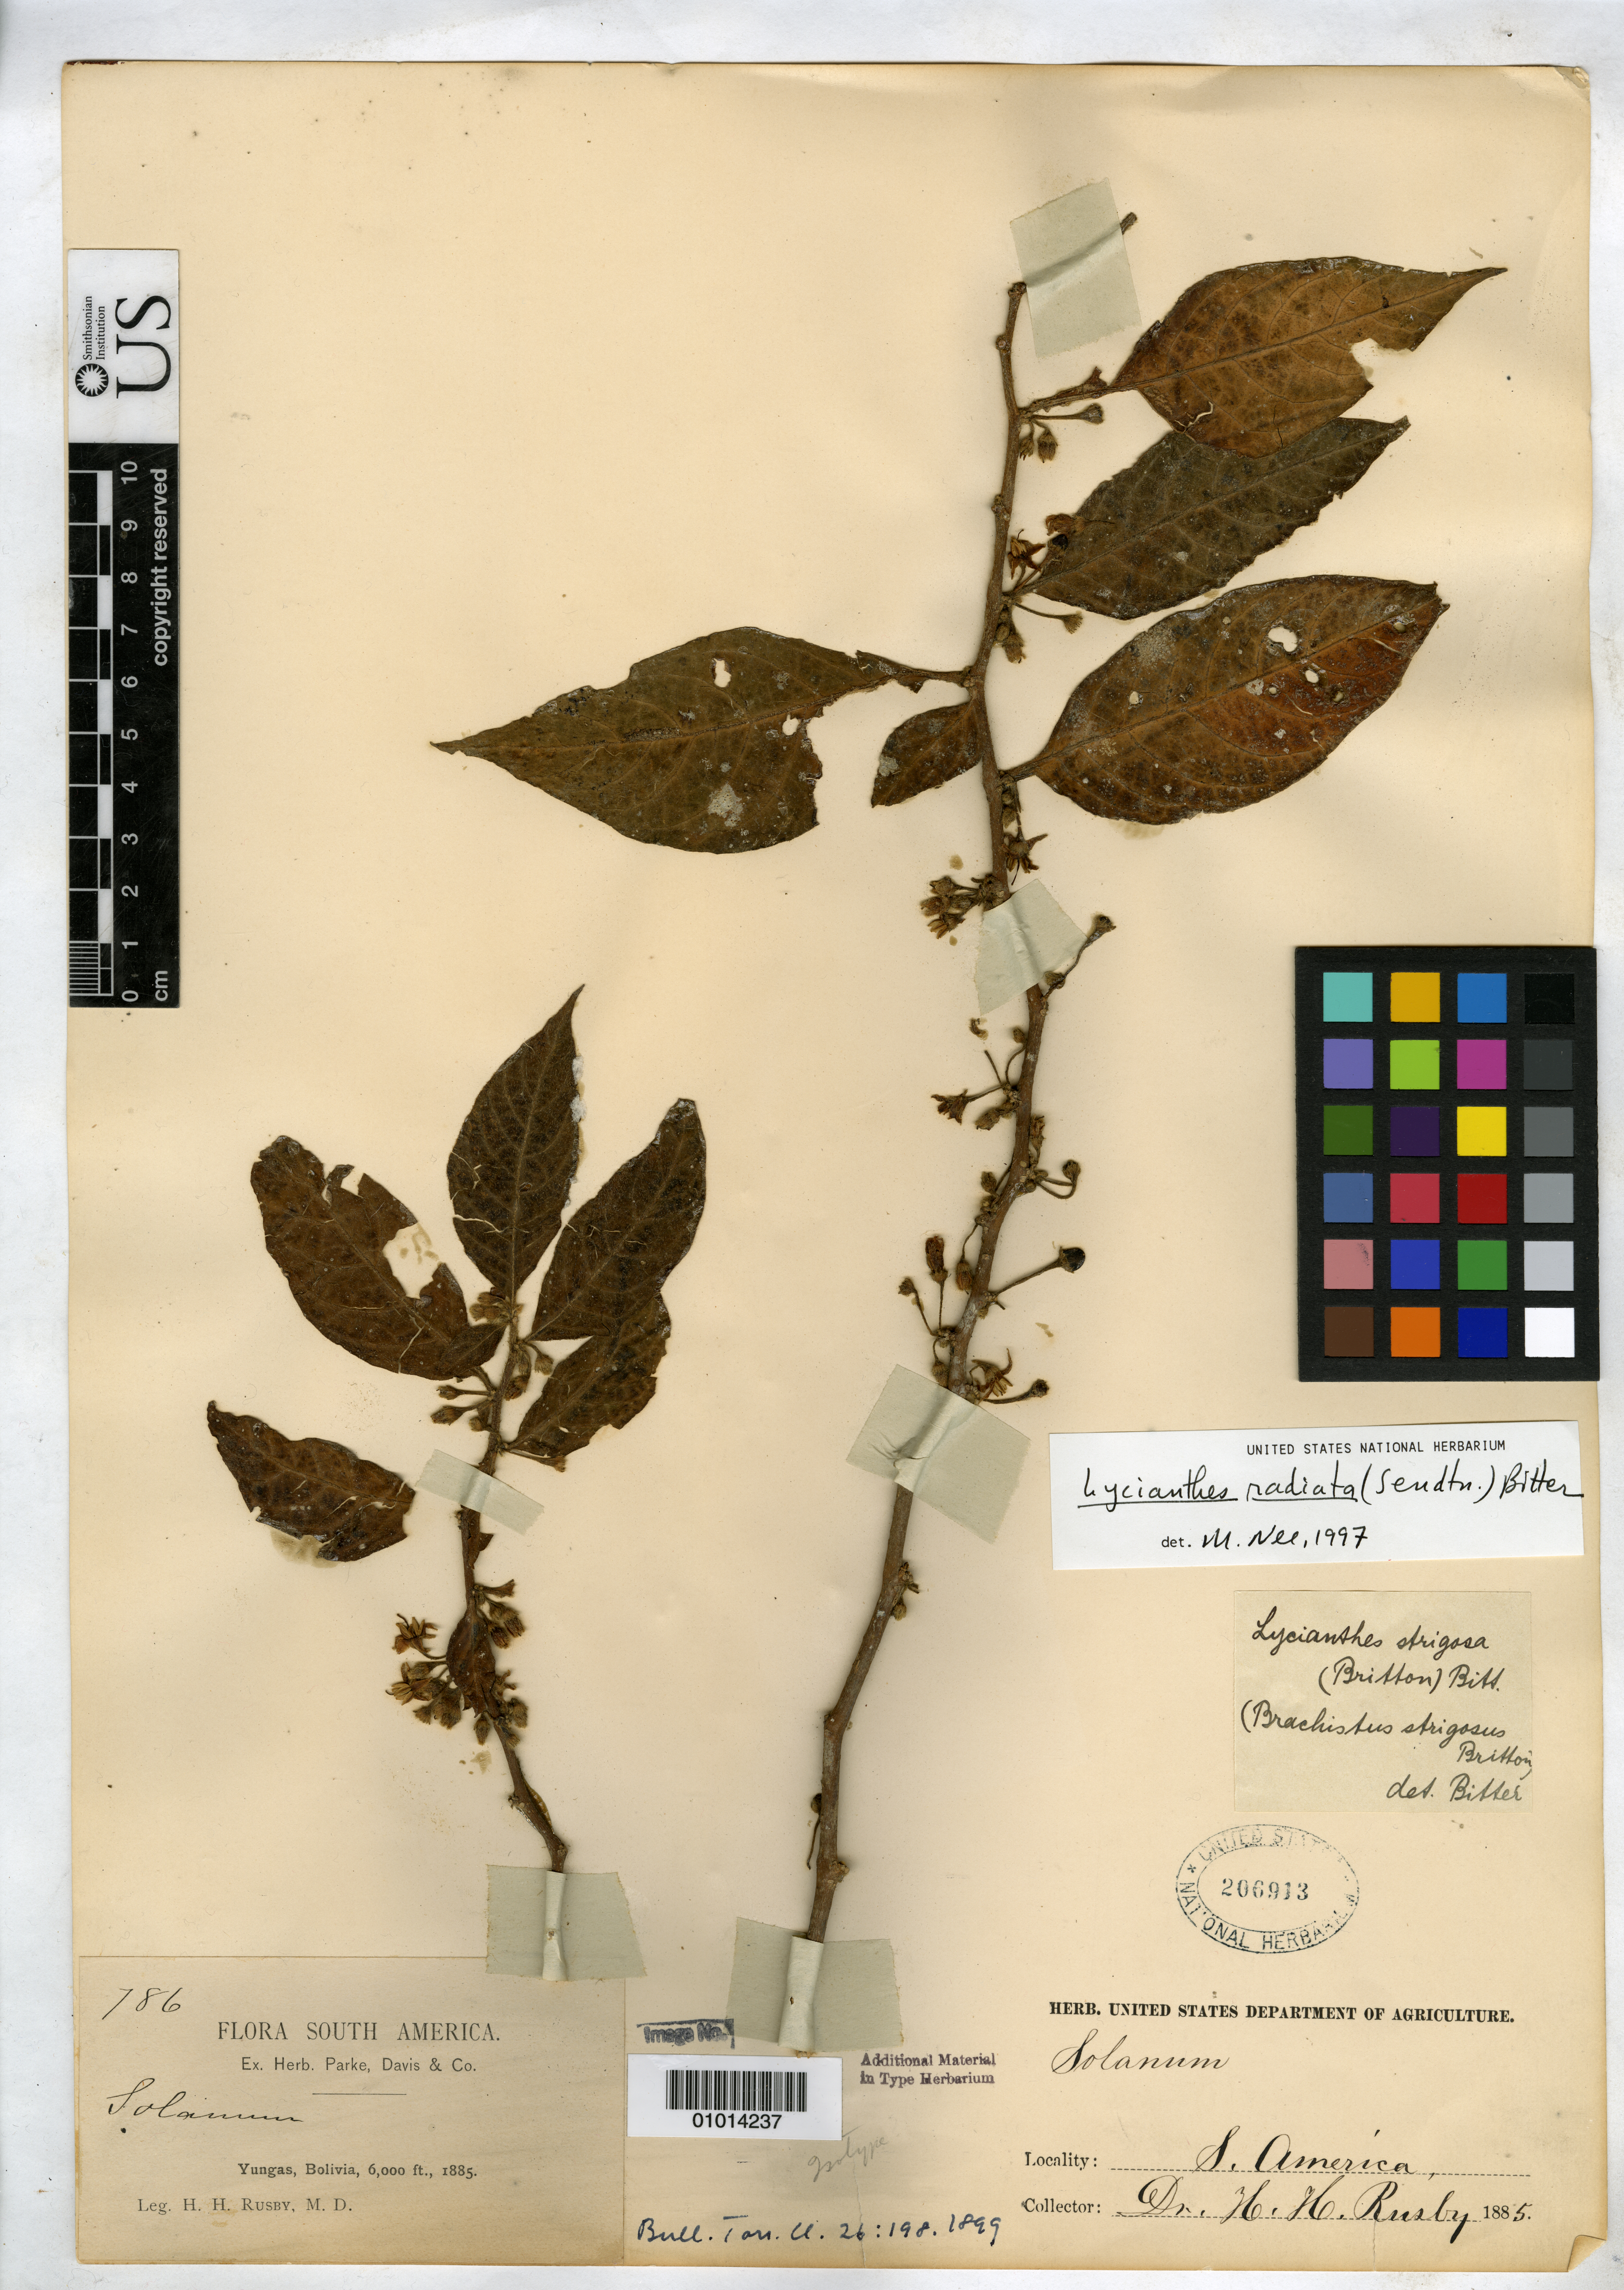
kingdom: Plantae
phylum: Tracheophyta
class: Magnoliopsida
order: Solanales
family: Solanaceae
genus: Brachistus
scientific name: Brachistus strigosus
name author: Rusby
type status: Isotype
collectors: H. H. Rusby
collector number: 786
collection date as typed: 1885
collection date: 1885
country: Bolivia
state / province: La Paz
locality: Yungas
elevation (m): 1829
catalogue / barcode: US 206913